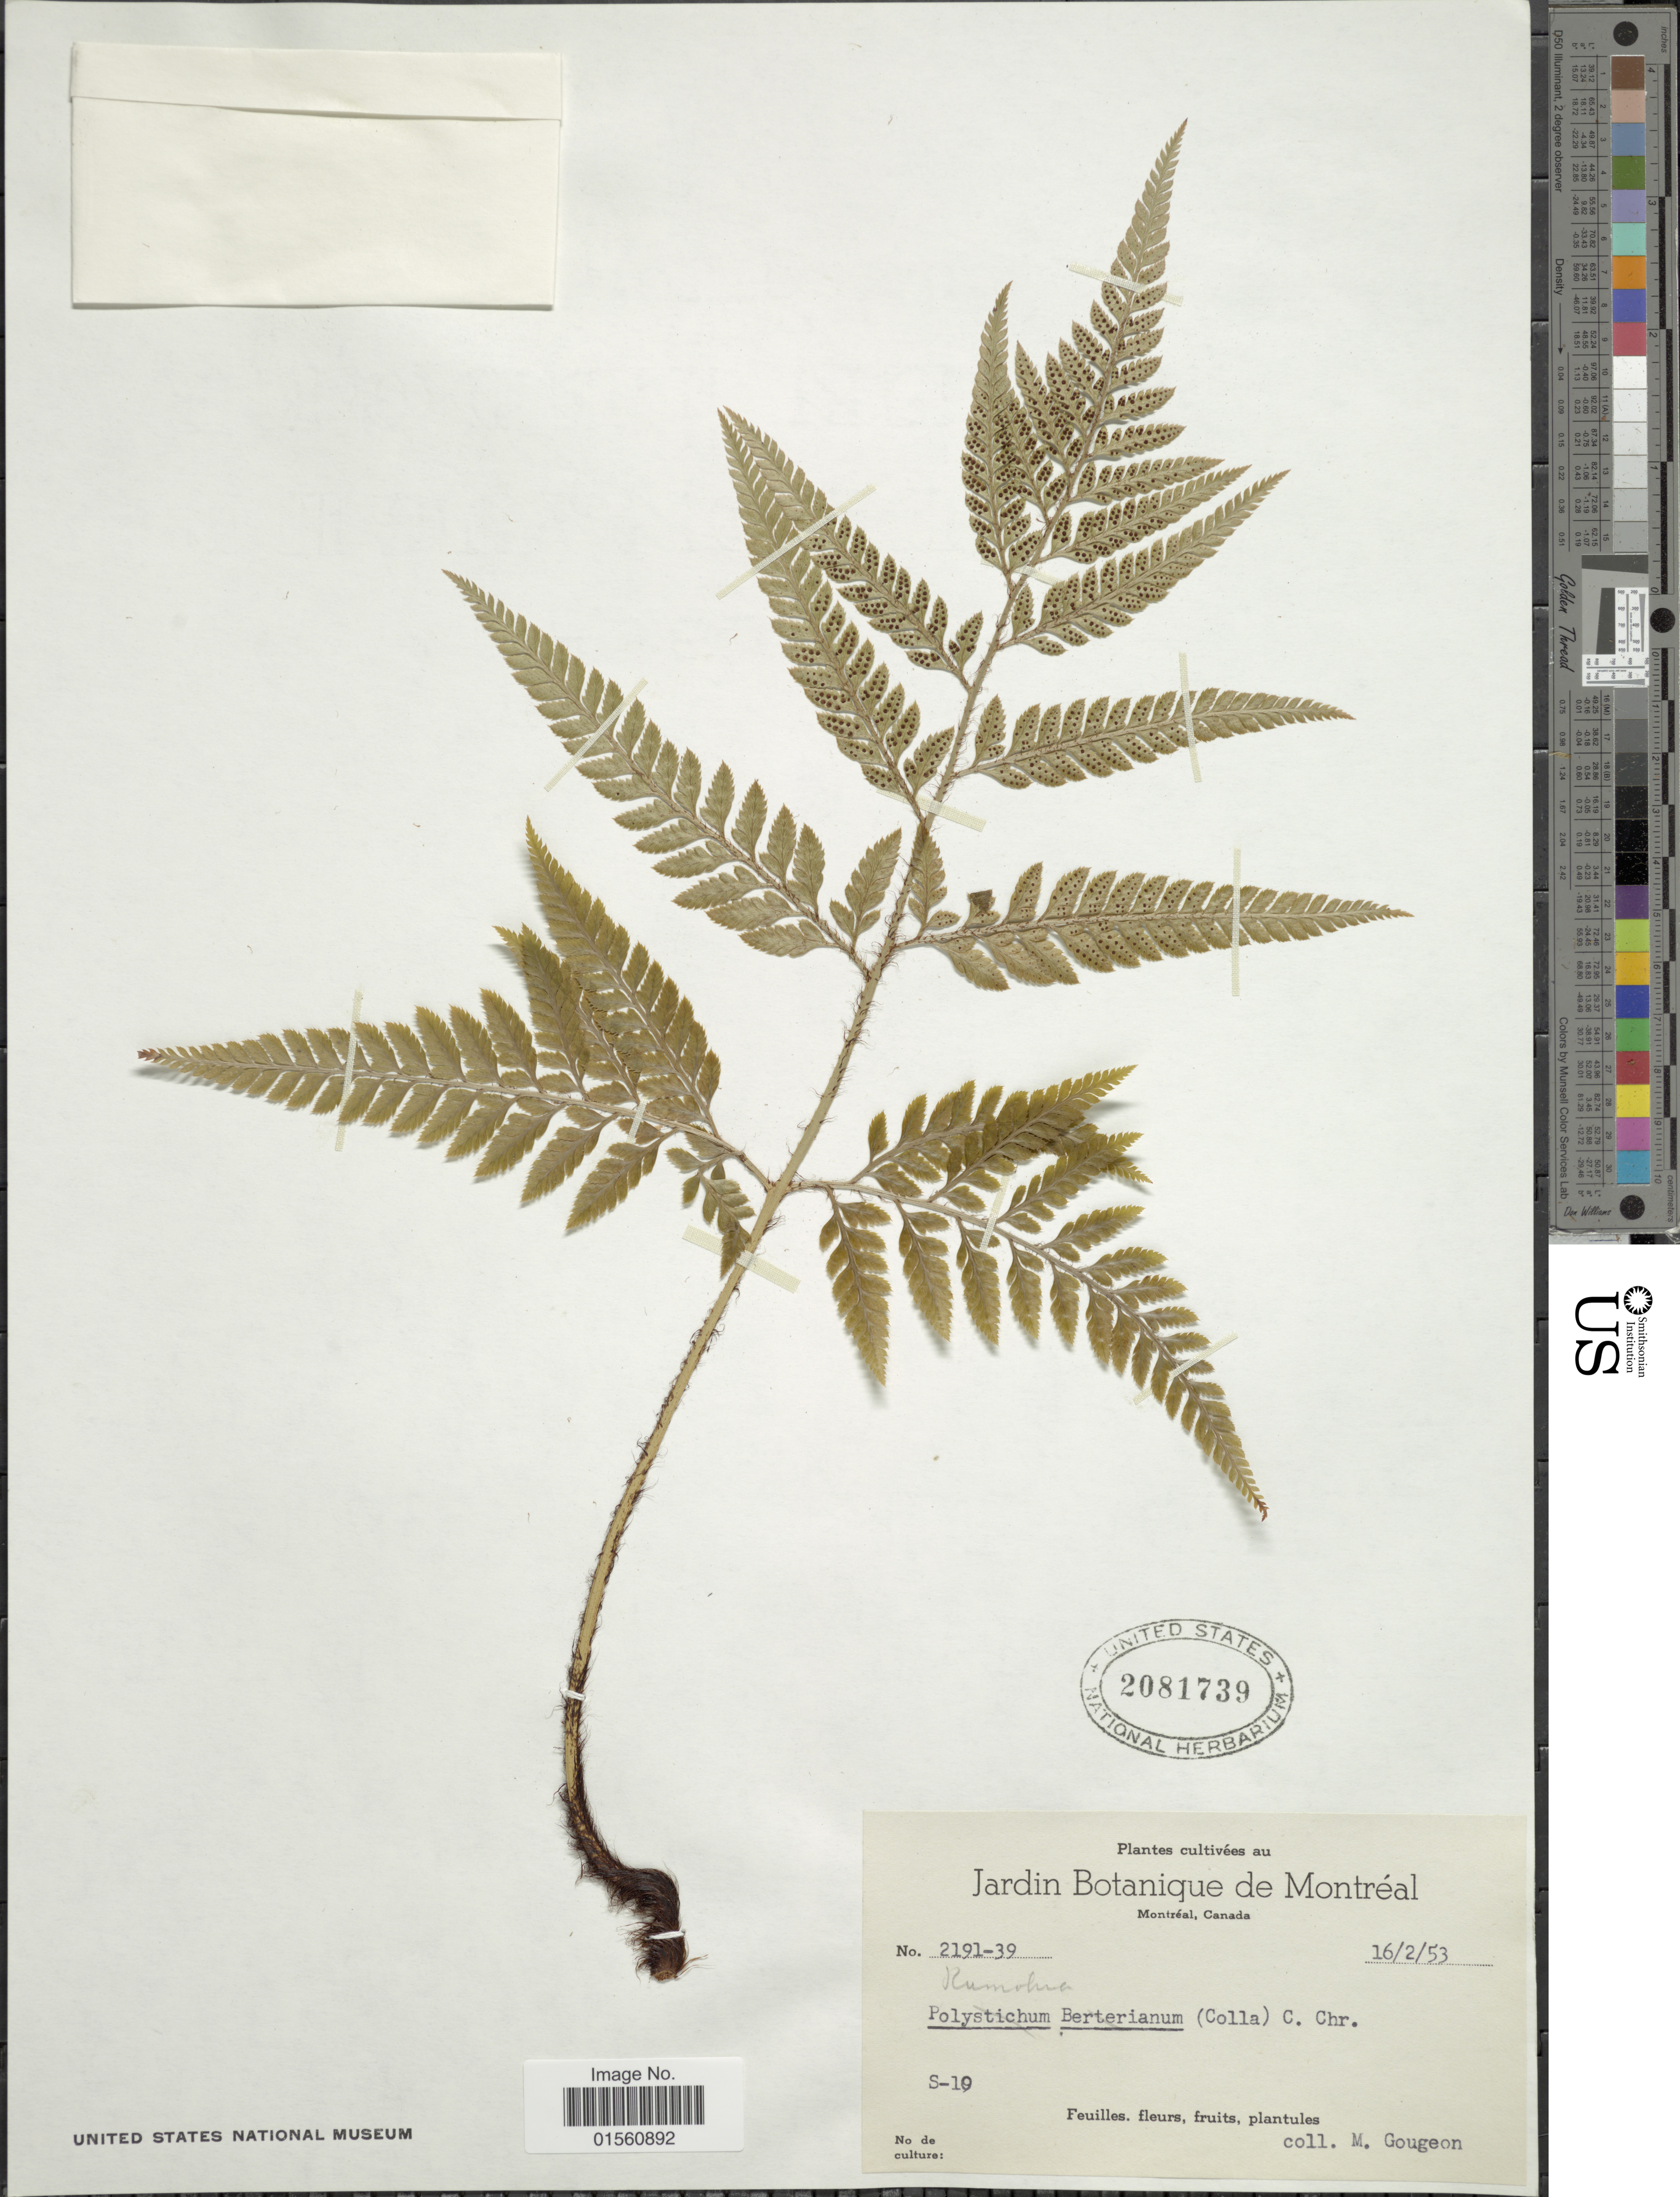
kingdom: Plantae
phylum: Tracheophyta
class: Polypodiopsida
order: Polypodiales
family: Dryopteridaceae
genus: Rumohra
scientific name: Rumohra berteroana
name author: (Colla) J.J. Rodr.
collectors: M. Gougeon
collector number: S-10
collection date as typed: Transcribed d/m/y: 16/2/53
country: Canada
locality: Jardin Botanique de Montréal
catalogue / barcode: US 2081739